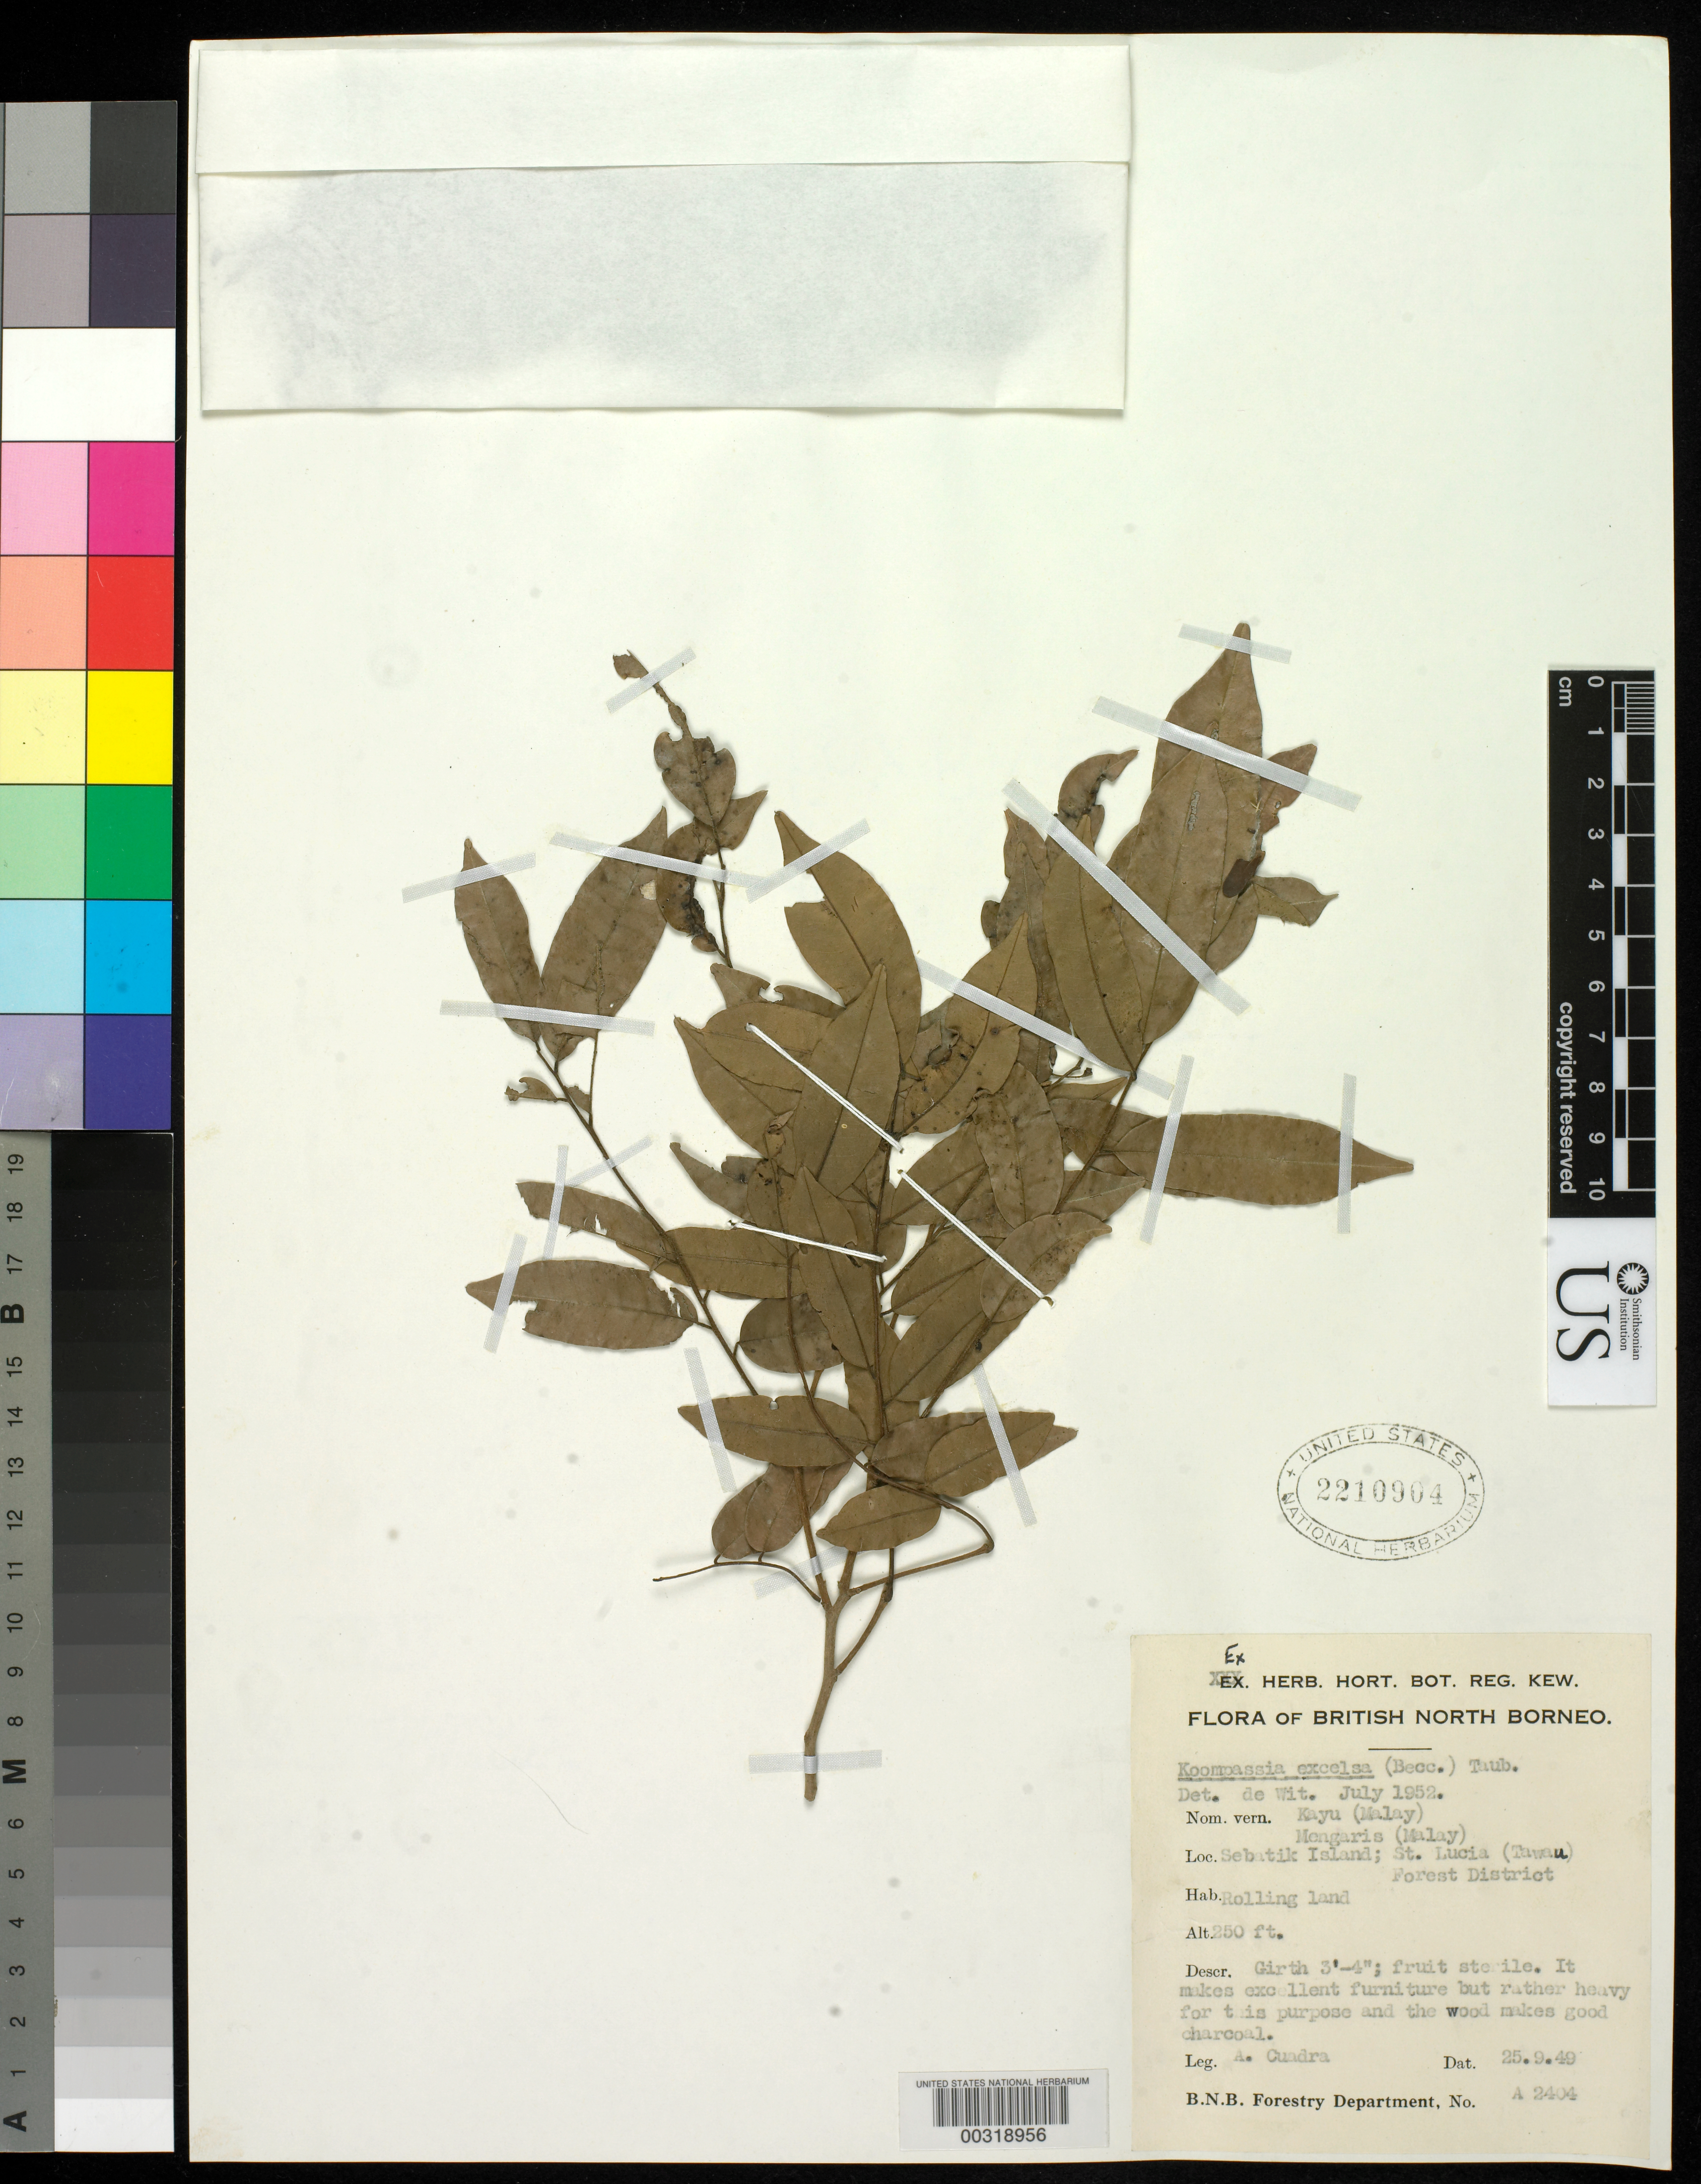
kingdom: Plantae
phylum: Tracheophyta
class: Magnoliopsida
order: Fabales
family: Fabaceae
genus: Koompassia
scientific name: Koompassia excelsa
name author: (Becc.) Taub.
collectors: A. Cuadra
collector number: A2404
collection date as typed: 25 Sep 1949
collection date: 1949-09-25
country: Malaysia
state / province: Sabah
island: Borneo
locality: Sebatik island; st. lucia (tawau) forest district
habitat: Rolling land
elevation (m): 76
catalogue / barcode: US 2210904